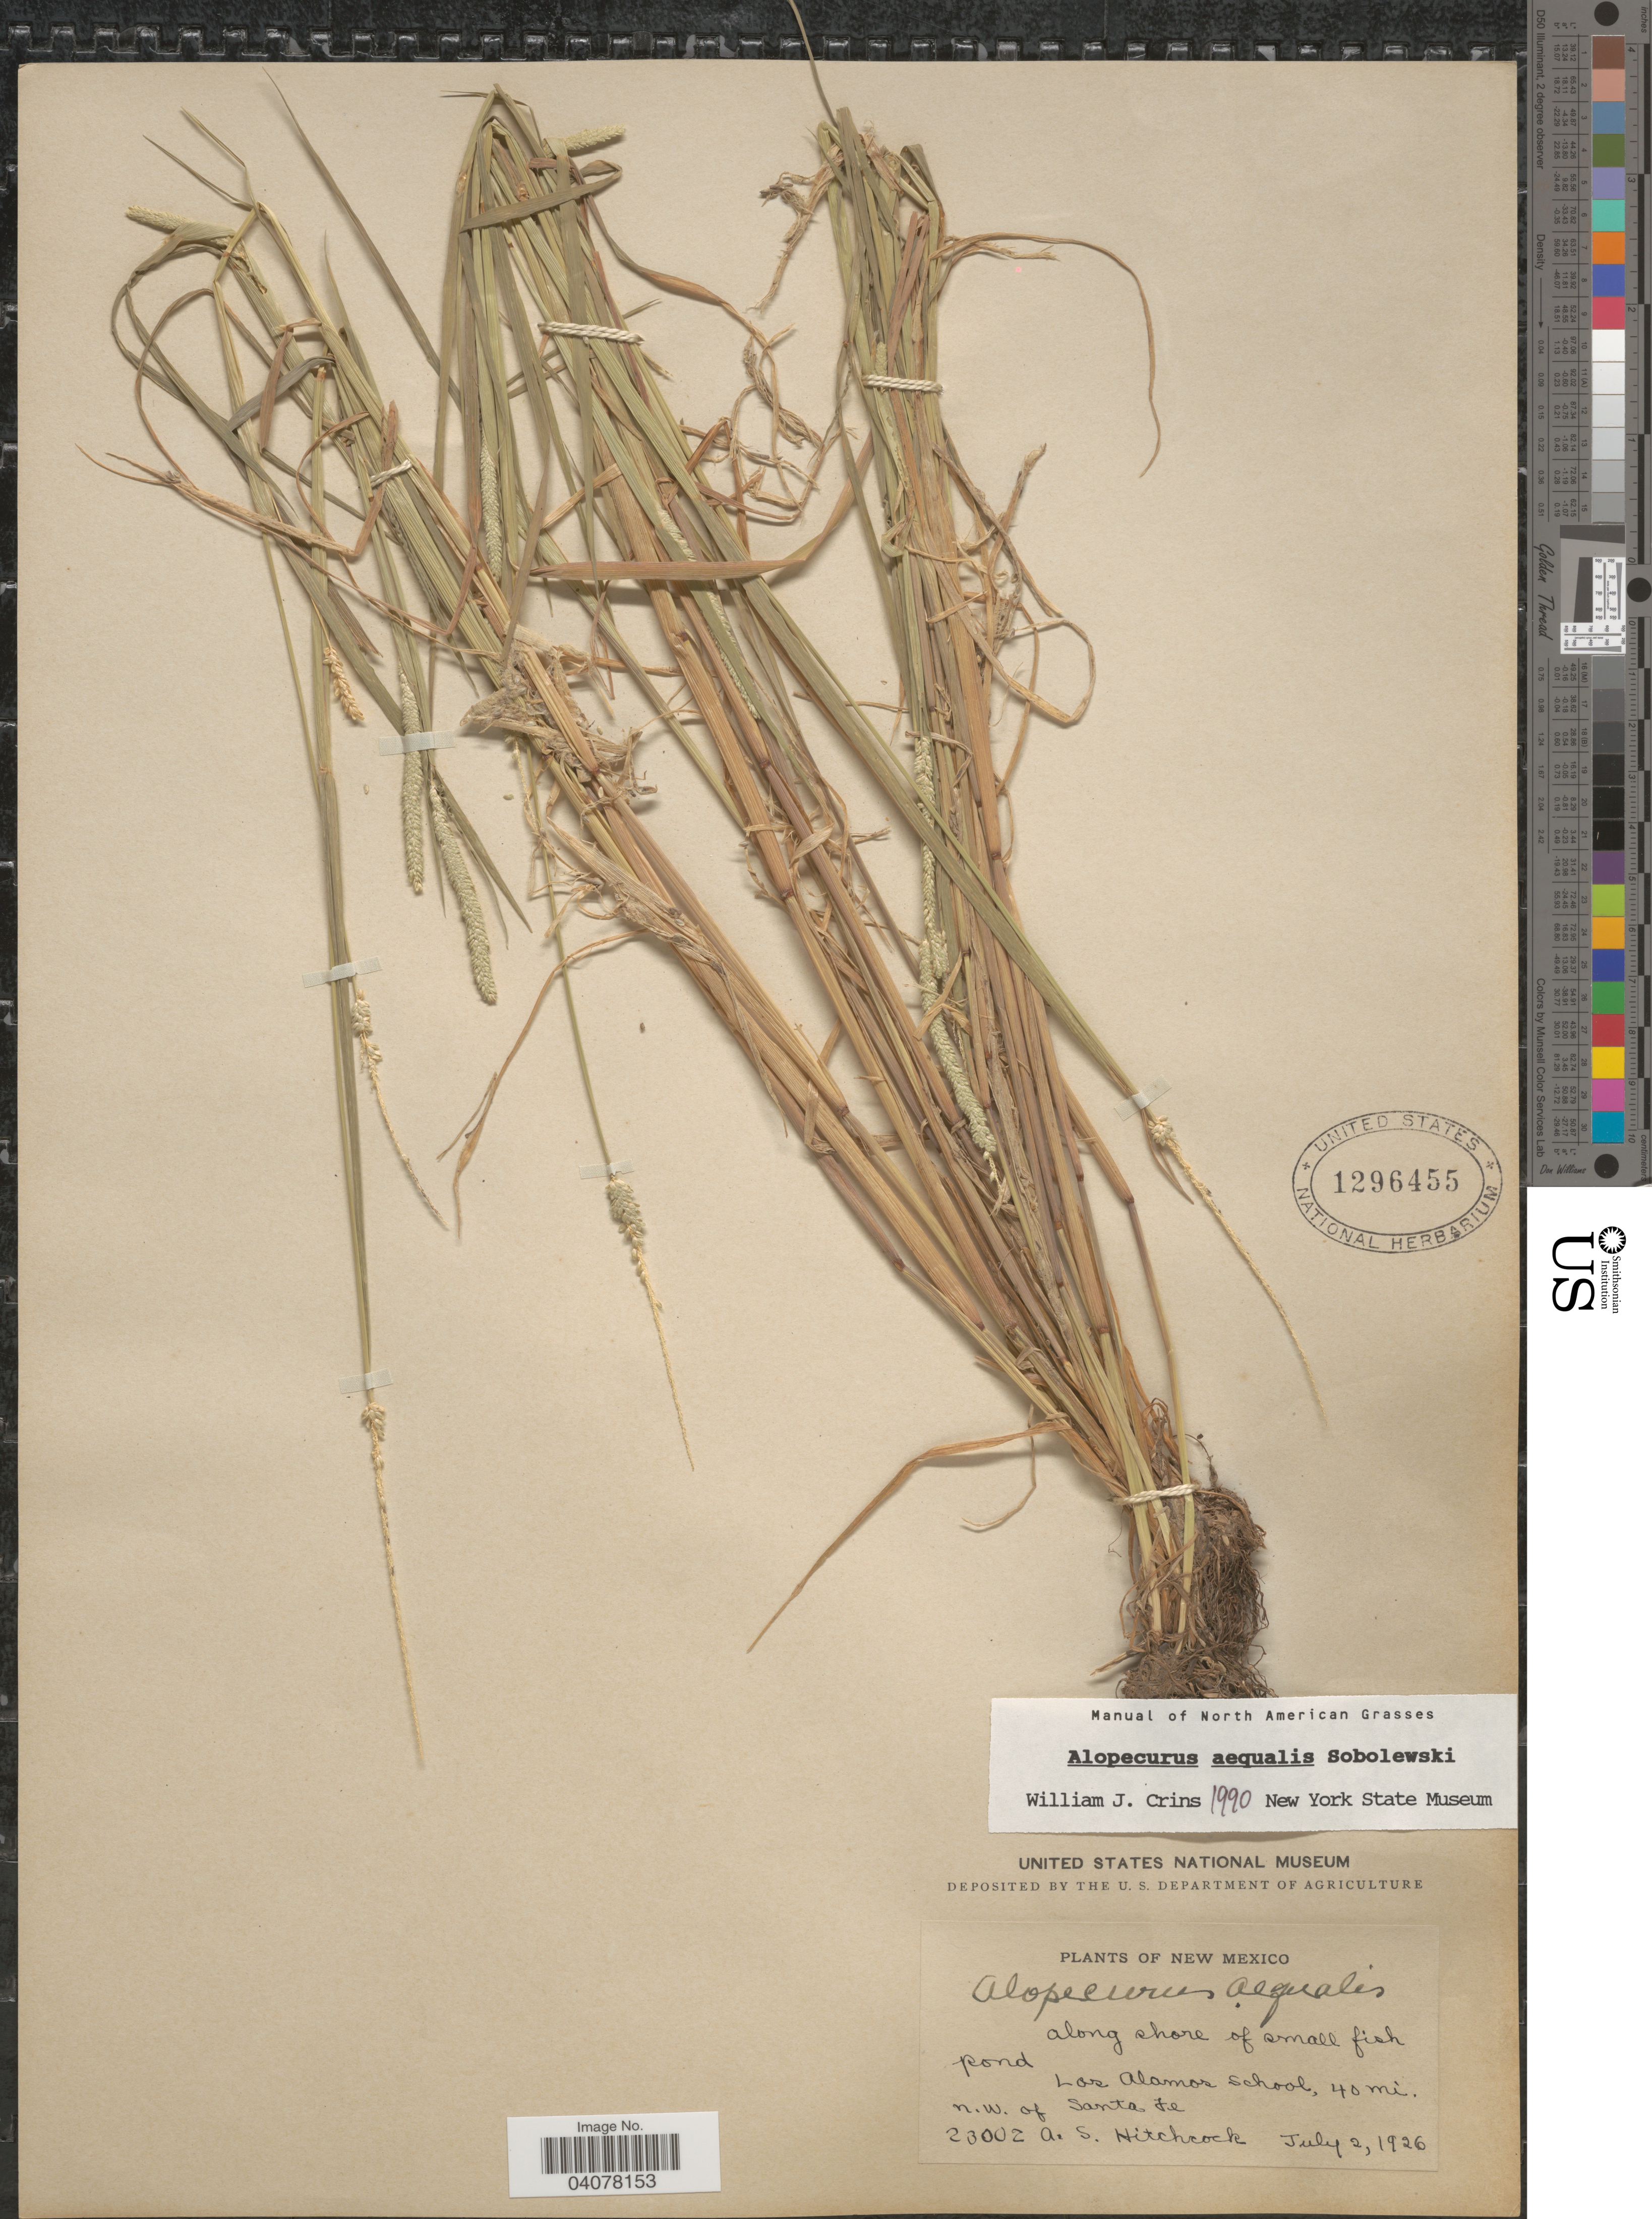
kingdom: Plantae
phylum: Tracheophyta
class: Liliopsida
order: Poales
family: Poaceae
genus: Alopecurus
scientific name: Alopecurus aequalis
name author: Sobol.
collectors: A. S. Hitchcock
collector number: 23002*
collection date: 1926-07-02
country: United States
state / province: New Mexico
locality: Along shore of small fish pond. Los Alamos School, 40 mi. n. w. of Santa Fe.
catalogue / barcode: US 1296455